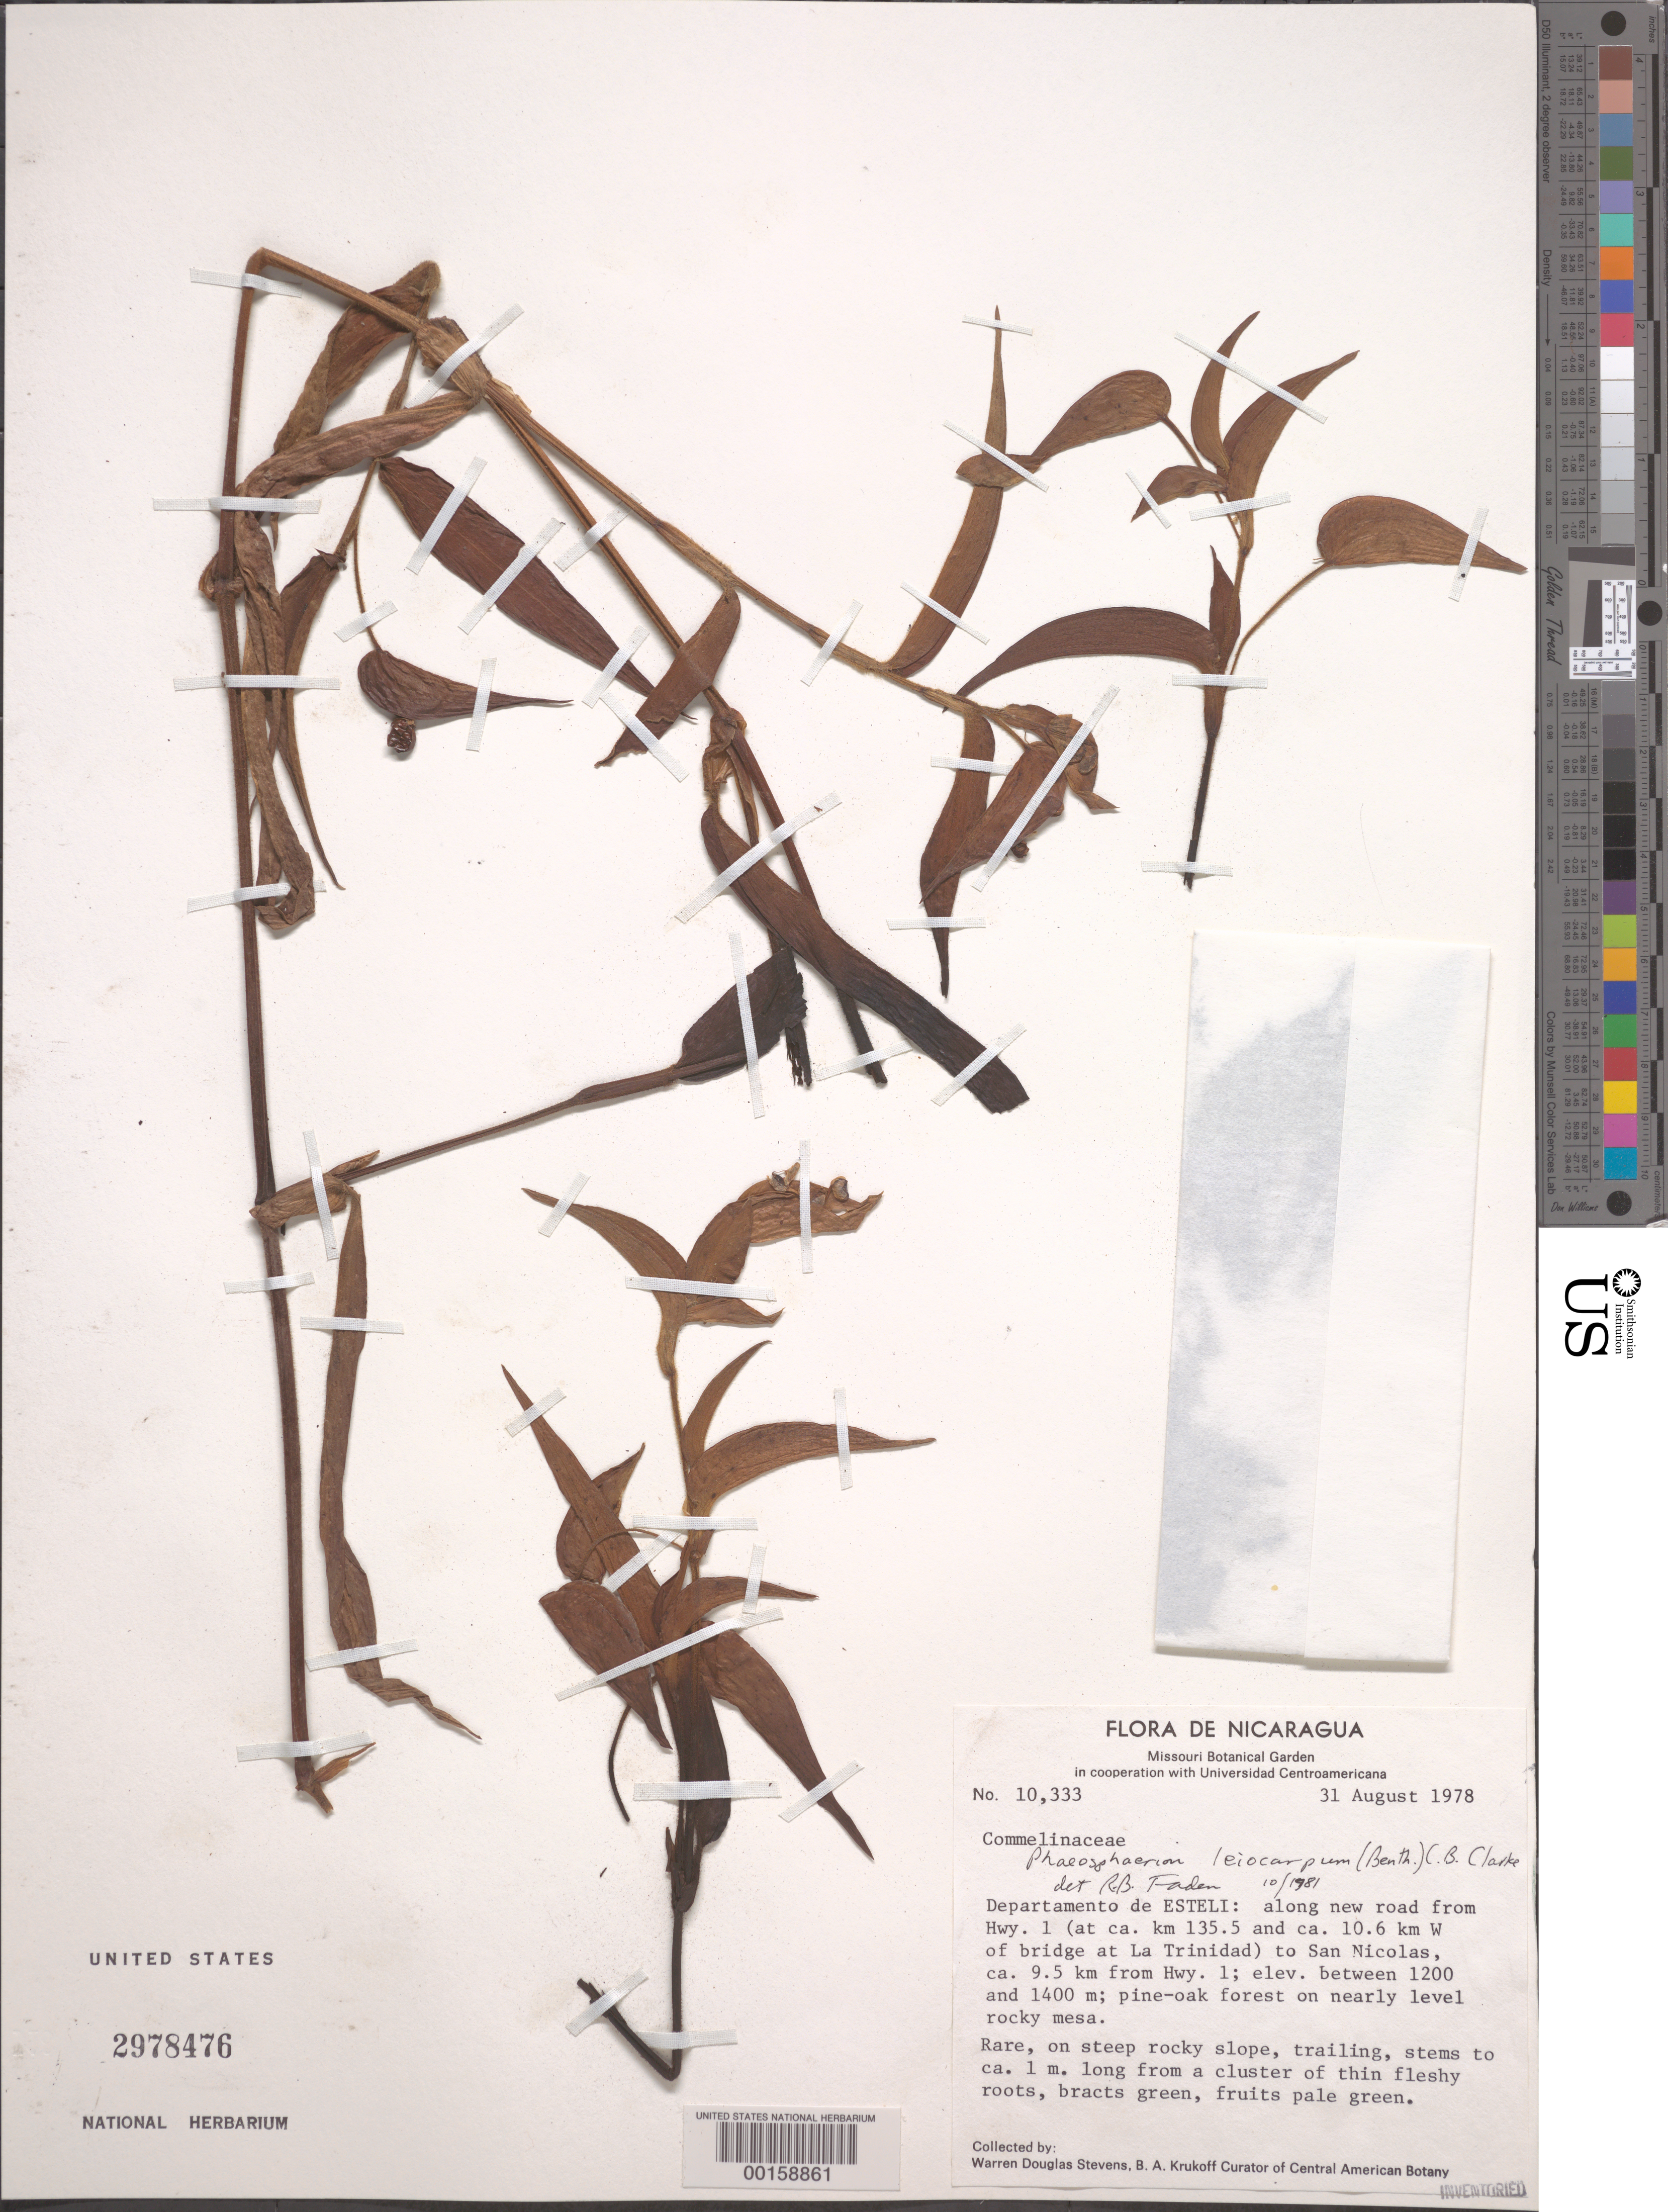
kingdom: Plantae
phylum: Tracheophyta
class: Liliopsida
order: Commelinales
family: Commelinaceae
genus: Commelina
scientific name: Commelina leiocarpa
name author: Benth.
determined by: Faden, Robert B., (US), Smithsonian Institution - National Museum of Natural History (UNITED STATES)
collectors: W. D. Stevens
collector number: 10333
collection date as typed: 31 Aug 1978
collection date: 1978-08-31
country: Nicaragua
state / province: Estelí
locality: W of bridge at la trinidad on new road to san nicolas from trinidad bridge, san nicholas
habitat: Steep, rocky slope; pine oak forest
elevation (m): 1200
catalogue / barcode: US 2978476